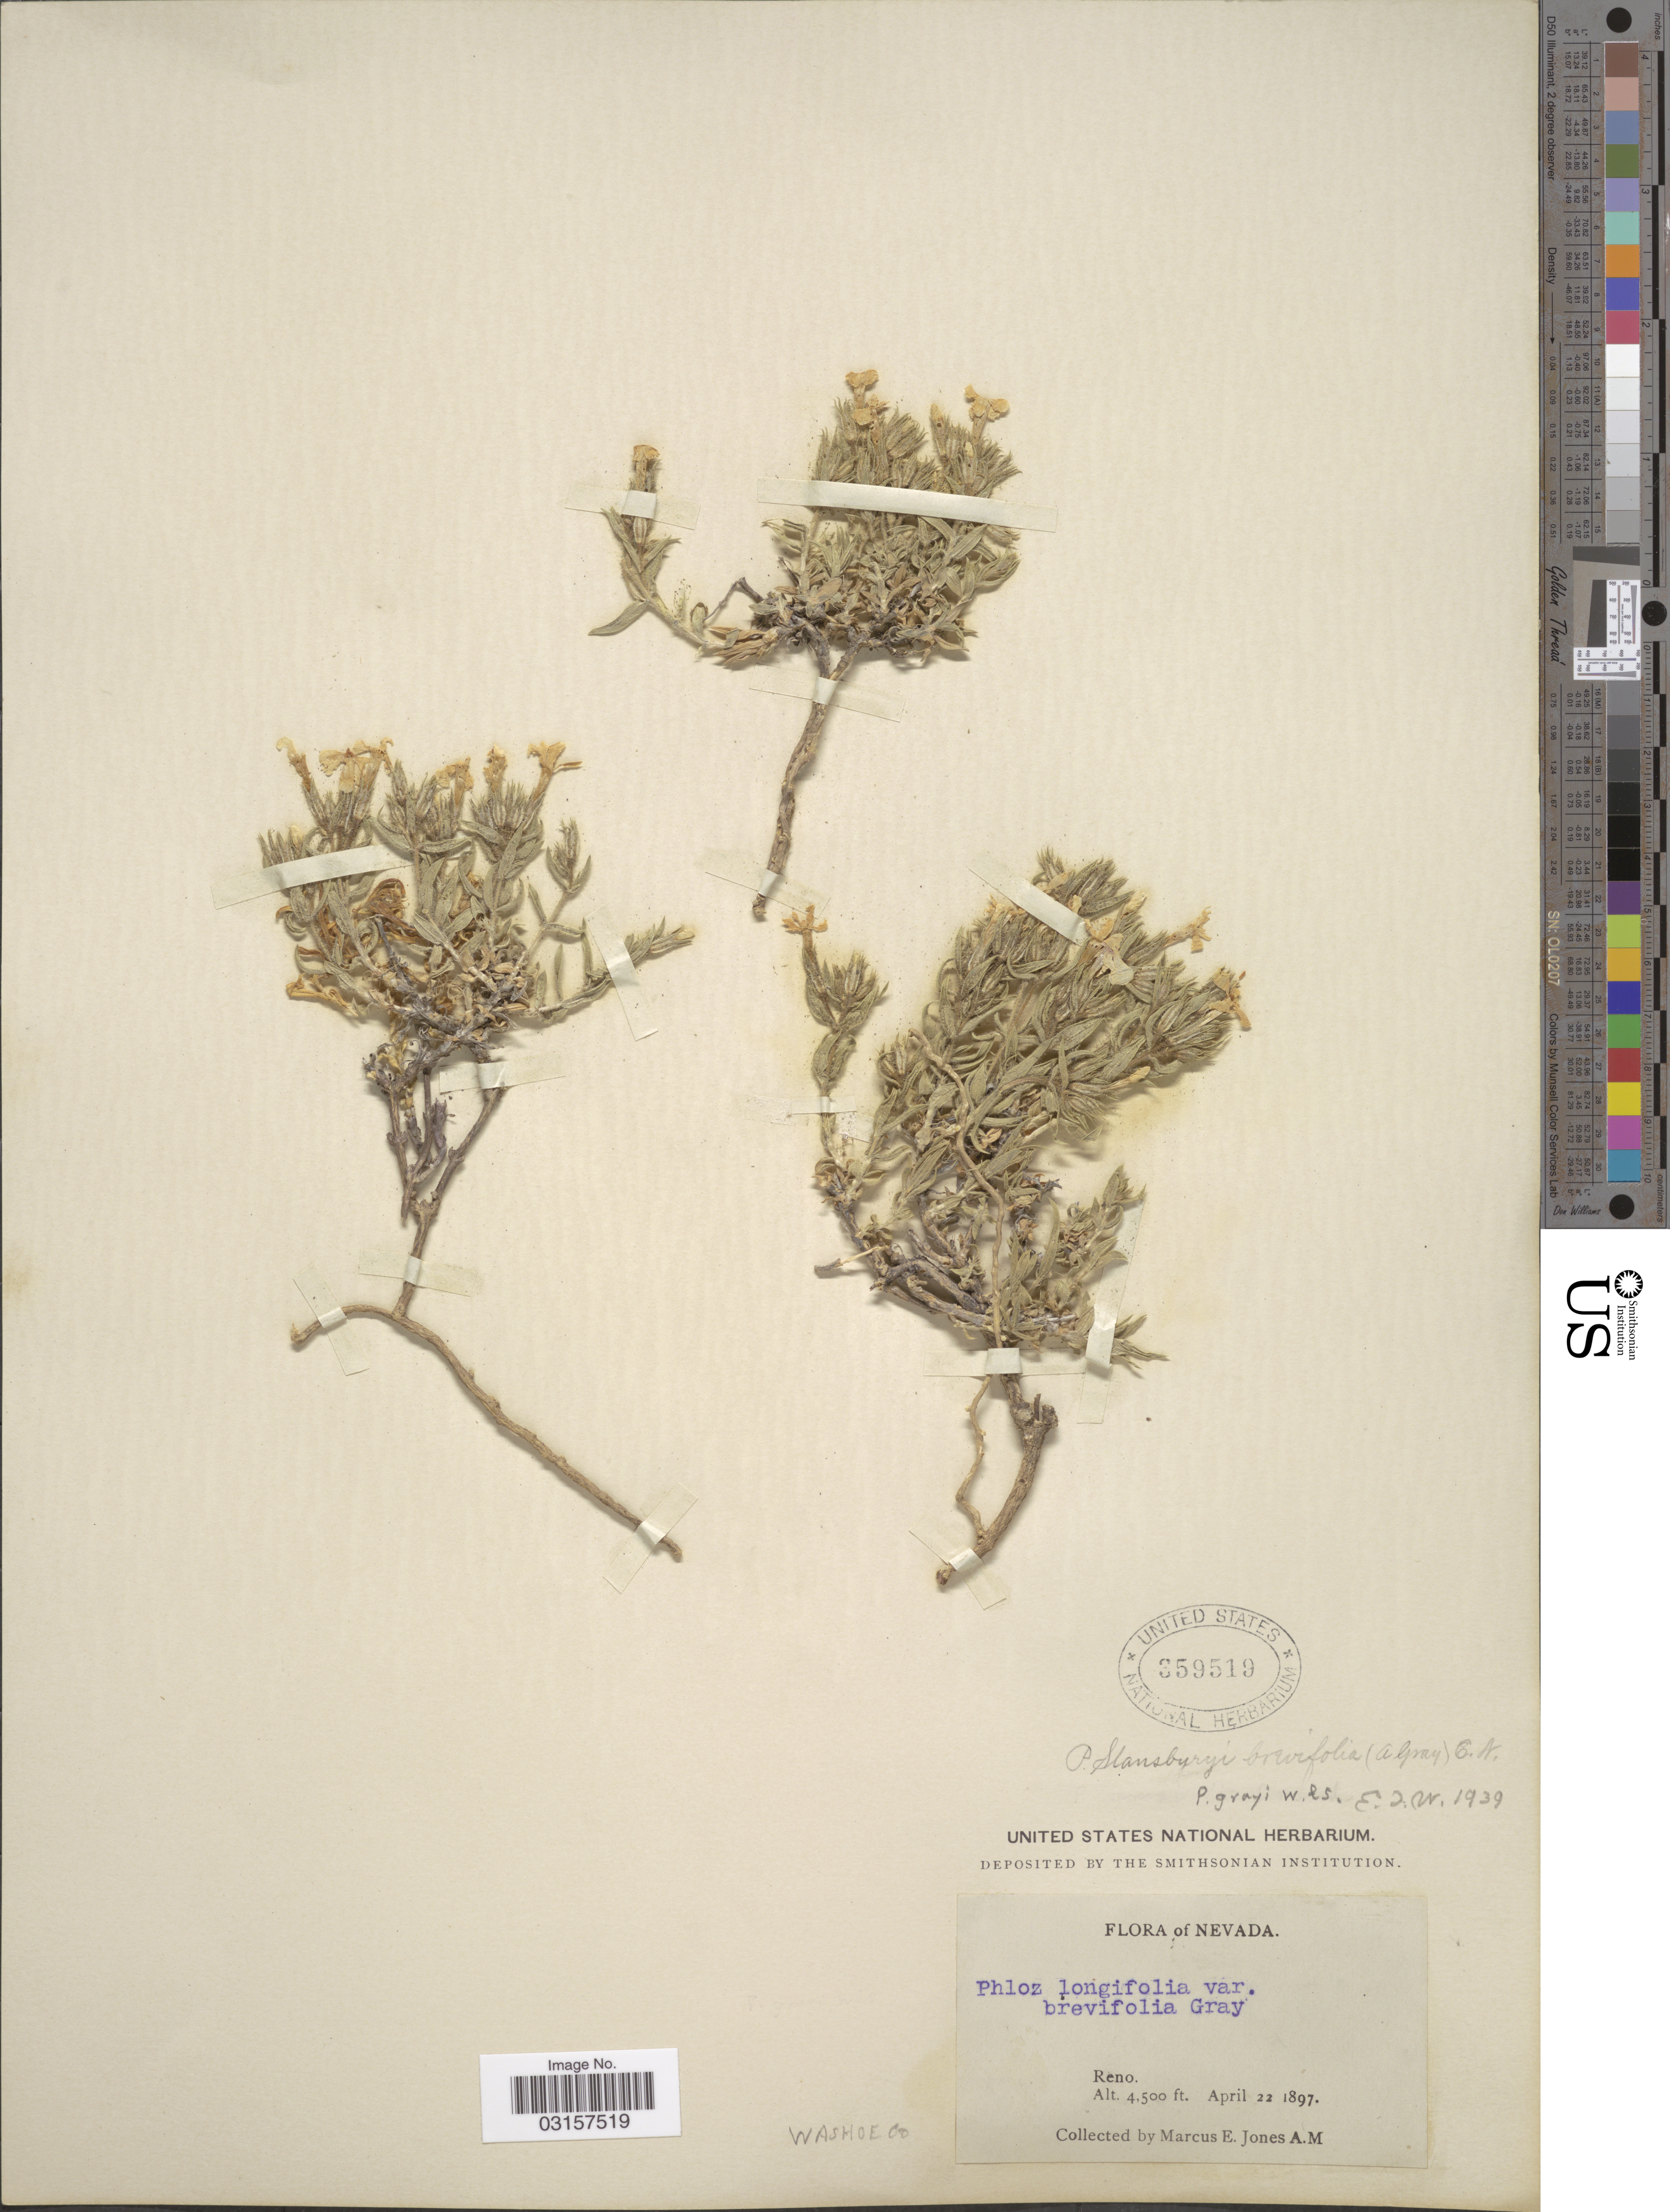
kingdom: Plantae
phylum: Tracheophyta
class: Magnoliopsida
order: Ericales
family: Polemoniaceae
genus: Phlox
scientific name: Phlox stansburyi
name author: (Torr.) A. Heller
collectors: M. E. Jones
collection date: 1897-04-22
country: United States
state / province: Nevada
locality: Reno, Washoe Co.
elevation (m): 1372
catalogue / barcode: US 359519